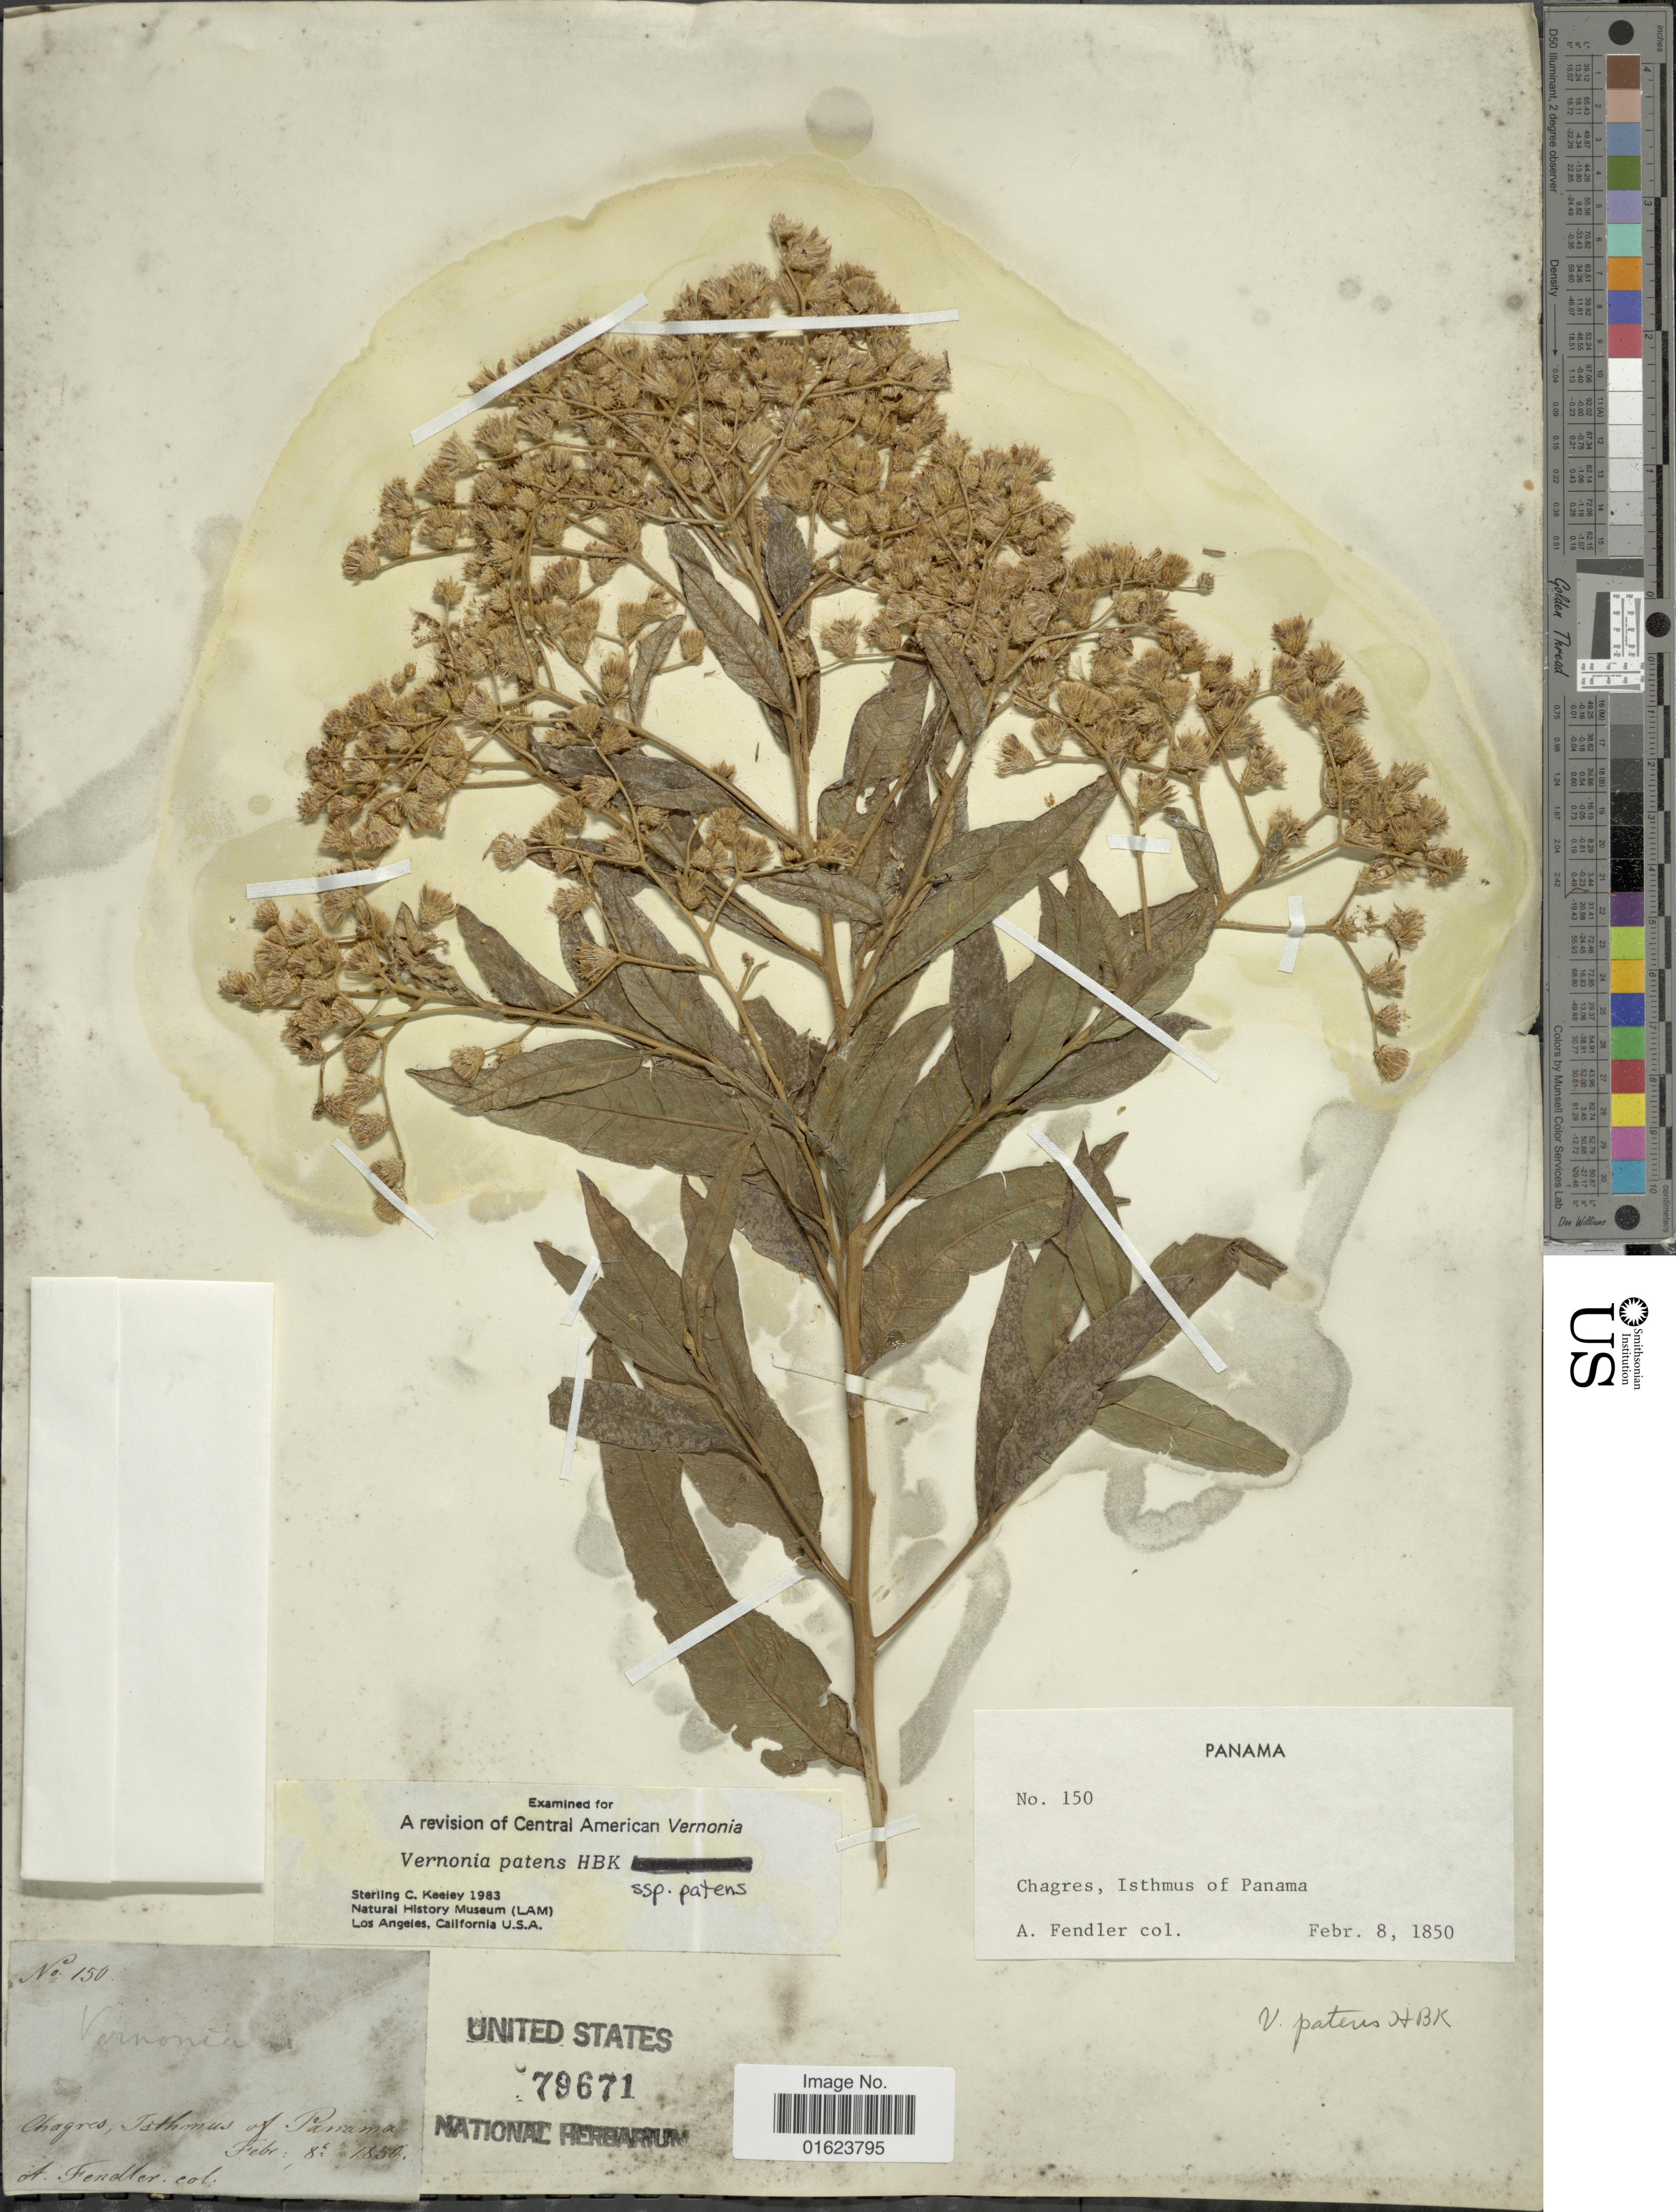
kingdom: Plantae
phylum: Tracheophyta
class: Magnoliopsida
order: Asterales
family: Asteraceae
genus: Vernonanthura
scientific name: Vernonanthura patens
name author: (Kunth) H. Rob.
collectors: A. Fendler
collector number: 150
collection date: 1850-02-08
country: Panama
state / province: Panamá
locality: Chagres, Isthmus of Panama.